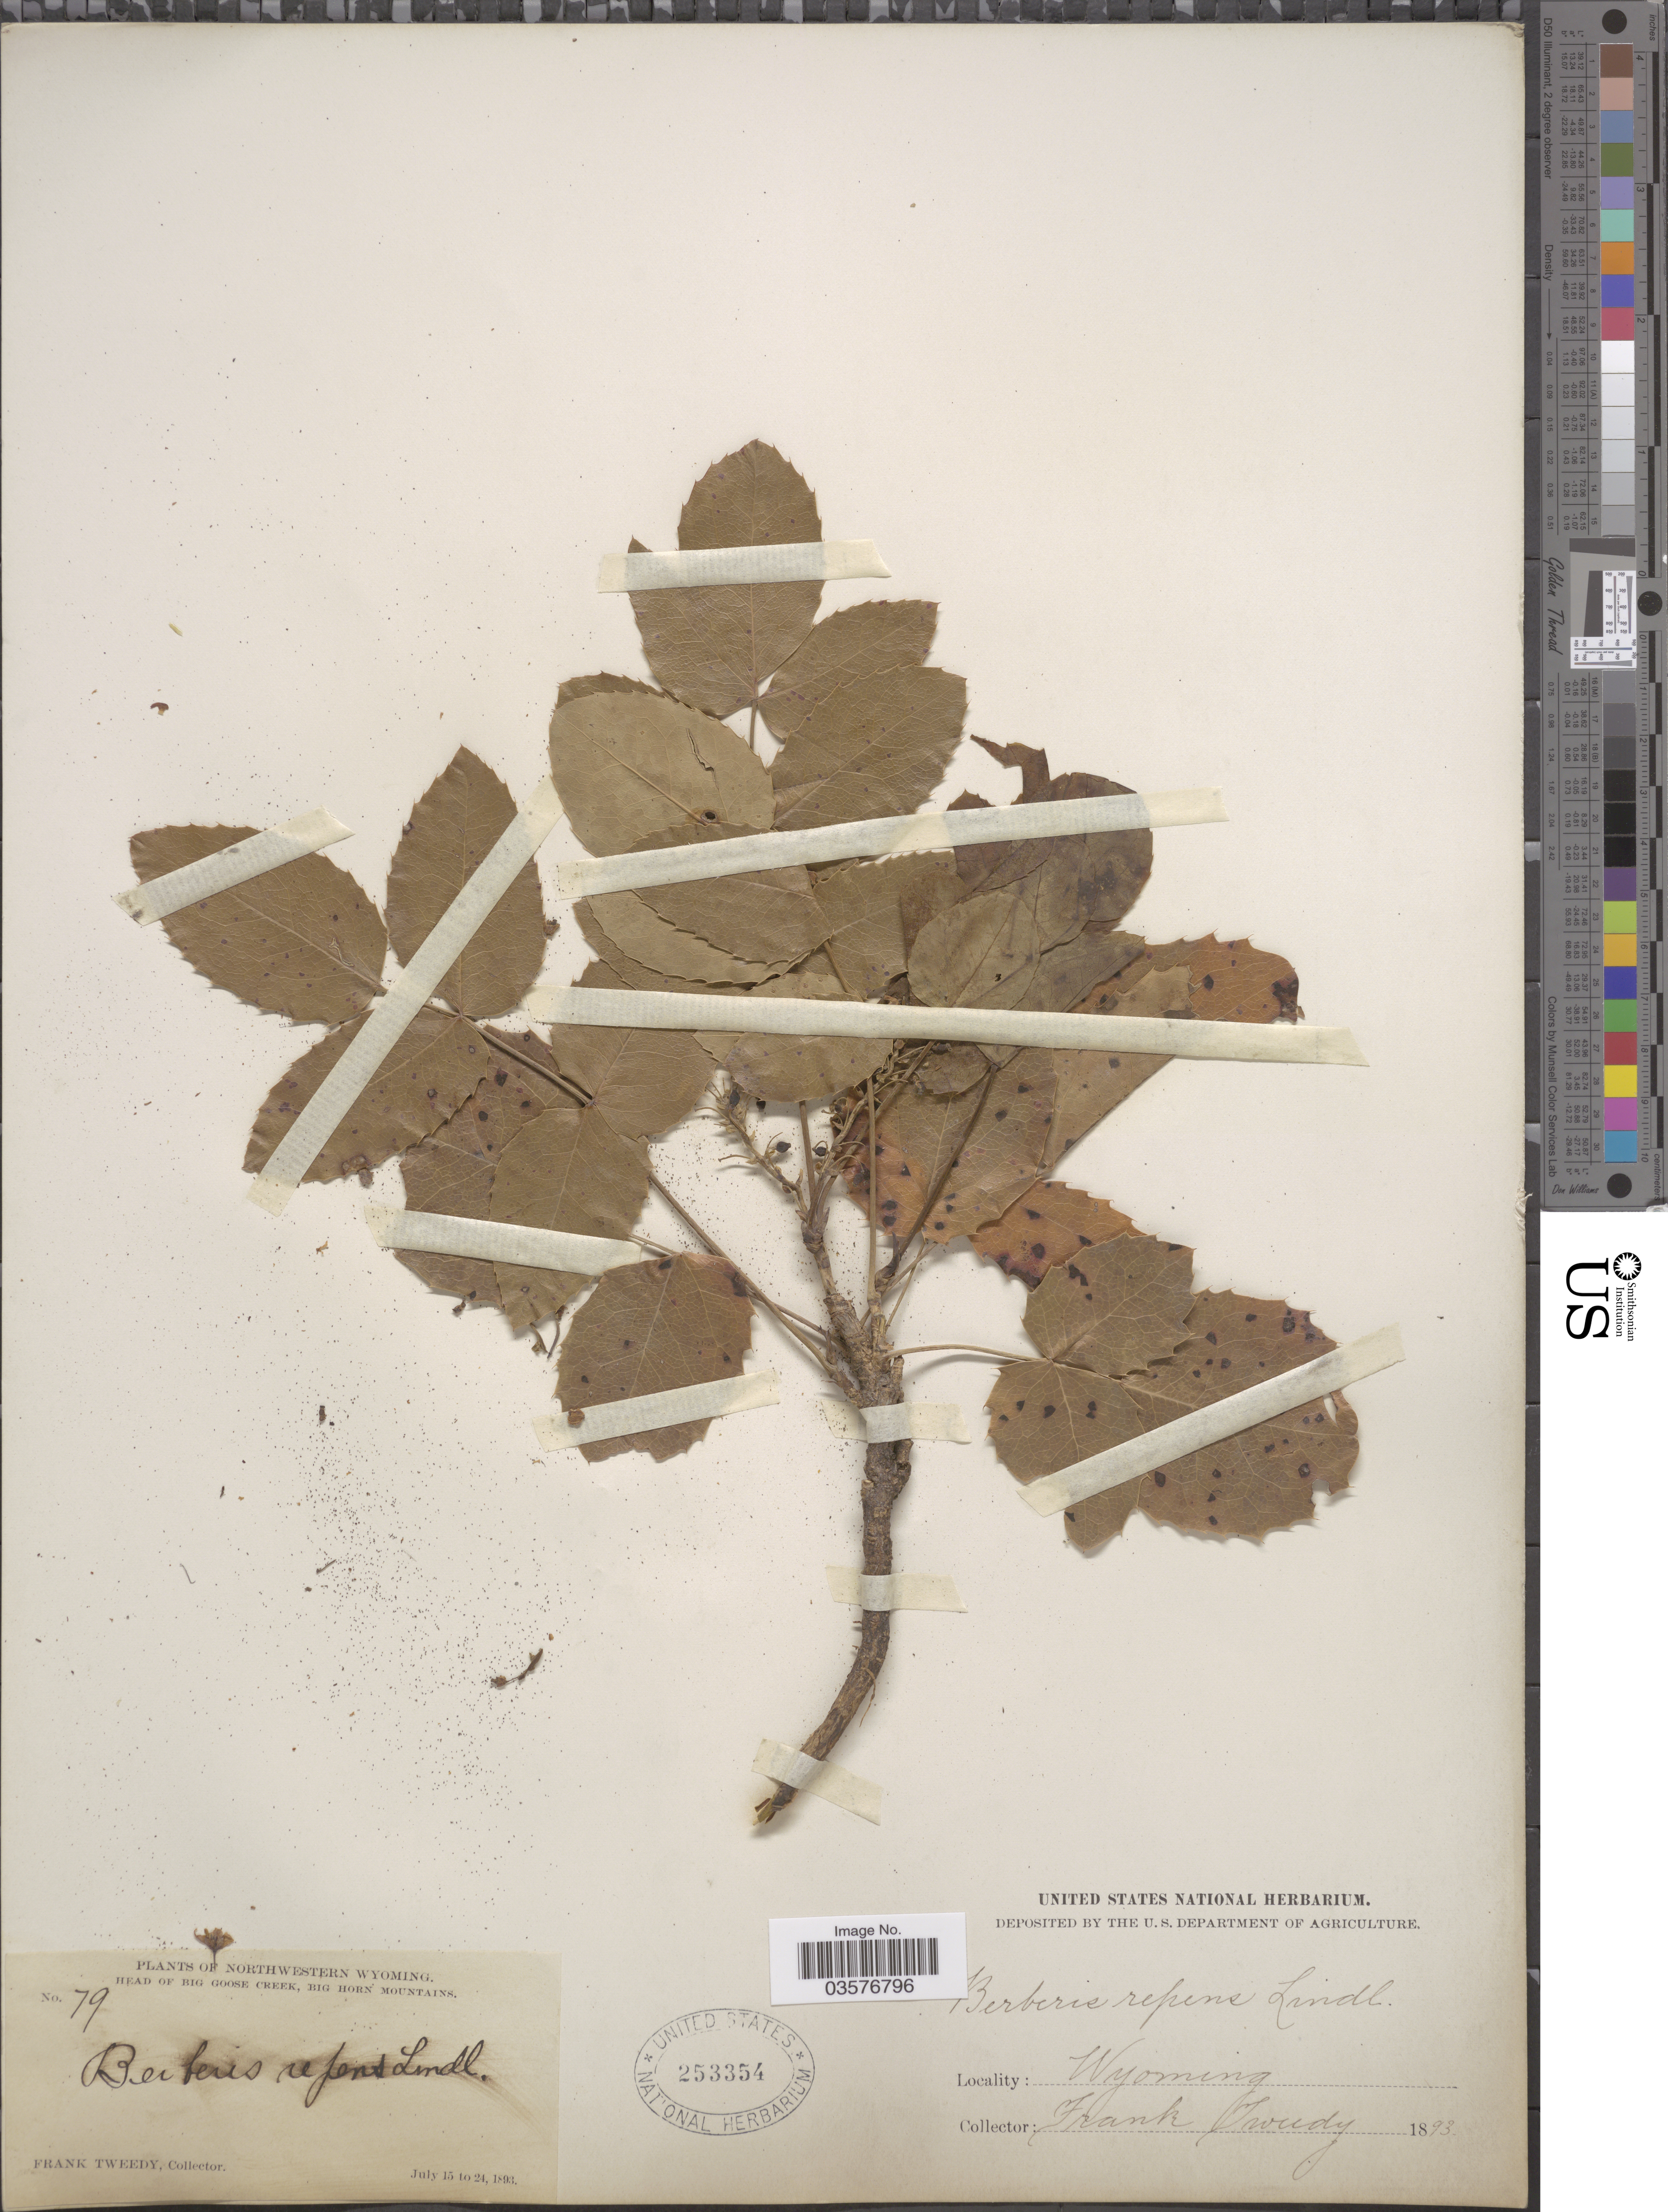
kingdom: Plantae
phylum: Tracheophyta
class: Magnoliopsida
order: Ranunculales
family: Berberidaceae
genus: Mahonia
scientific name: Mahonia repens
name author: (Lindl.) G. Don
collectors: F. Tweedy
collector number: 79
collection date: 1893-07-15/1893-07-24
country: United States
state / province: Wyoming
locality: Northwestern Wyoming. Head of Big Goose Creek, Big Horn Mountains.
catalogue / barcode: US 253354